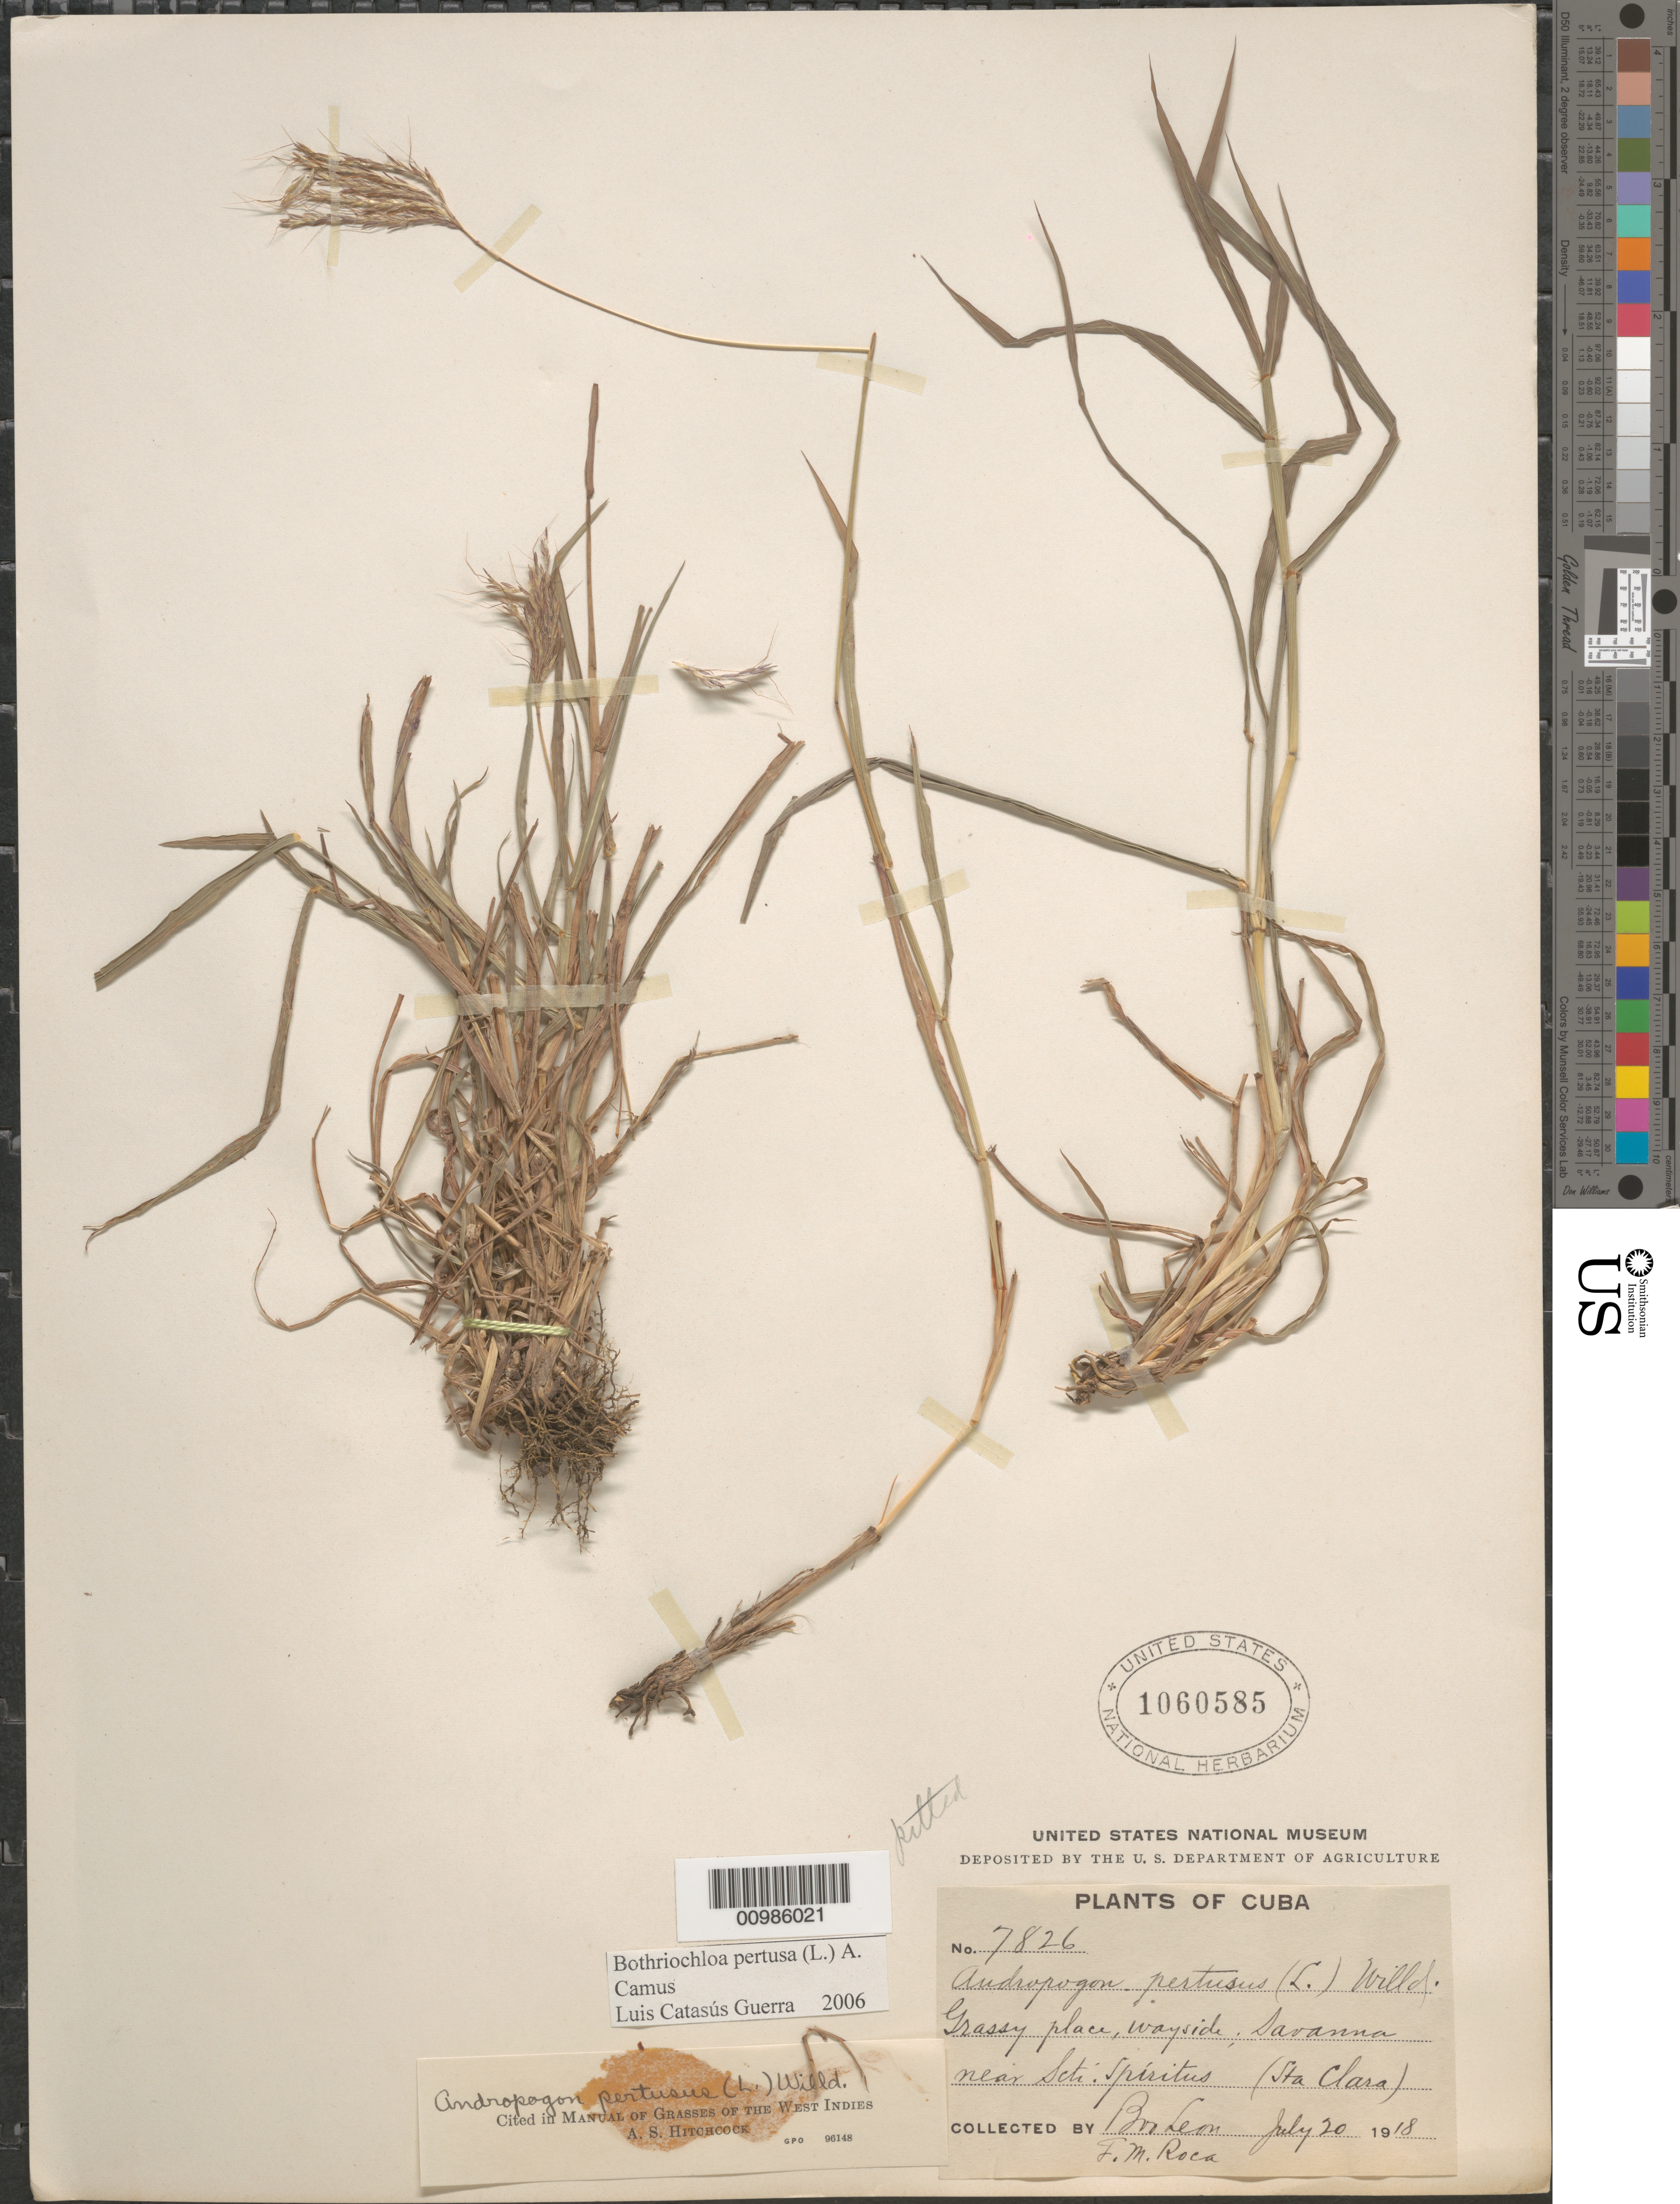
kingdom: Plantae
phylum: Tracheophyta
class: Liliopsida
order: Poales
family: Poaceae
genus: Bothriochloa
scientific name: Bothriochloa pertusa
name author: (L.) A. Camus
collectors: Bro. León & M. Roca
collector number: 7826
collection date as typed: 20 Jul 1918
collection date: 1918-07-20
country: Cuba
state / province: Sancti Spiritus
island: Cuba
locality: Sancti Spiritus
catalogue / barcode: US 1060585